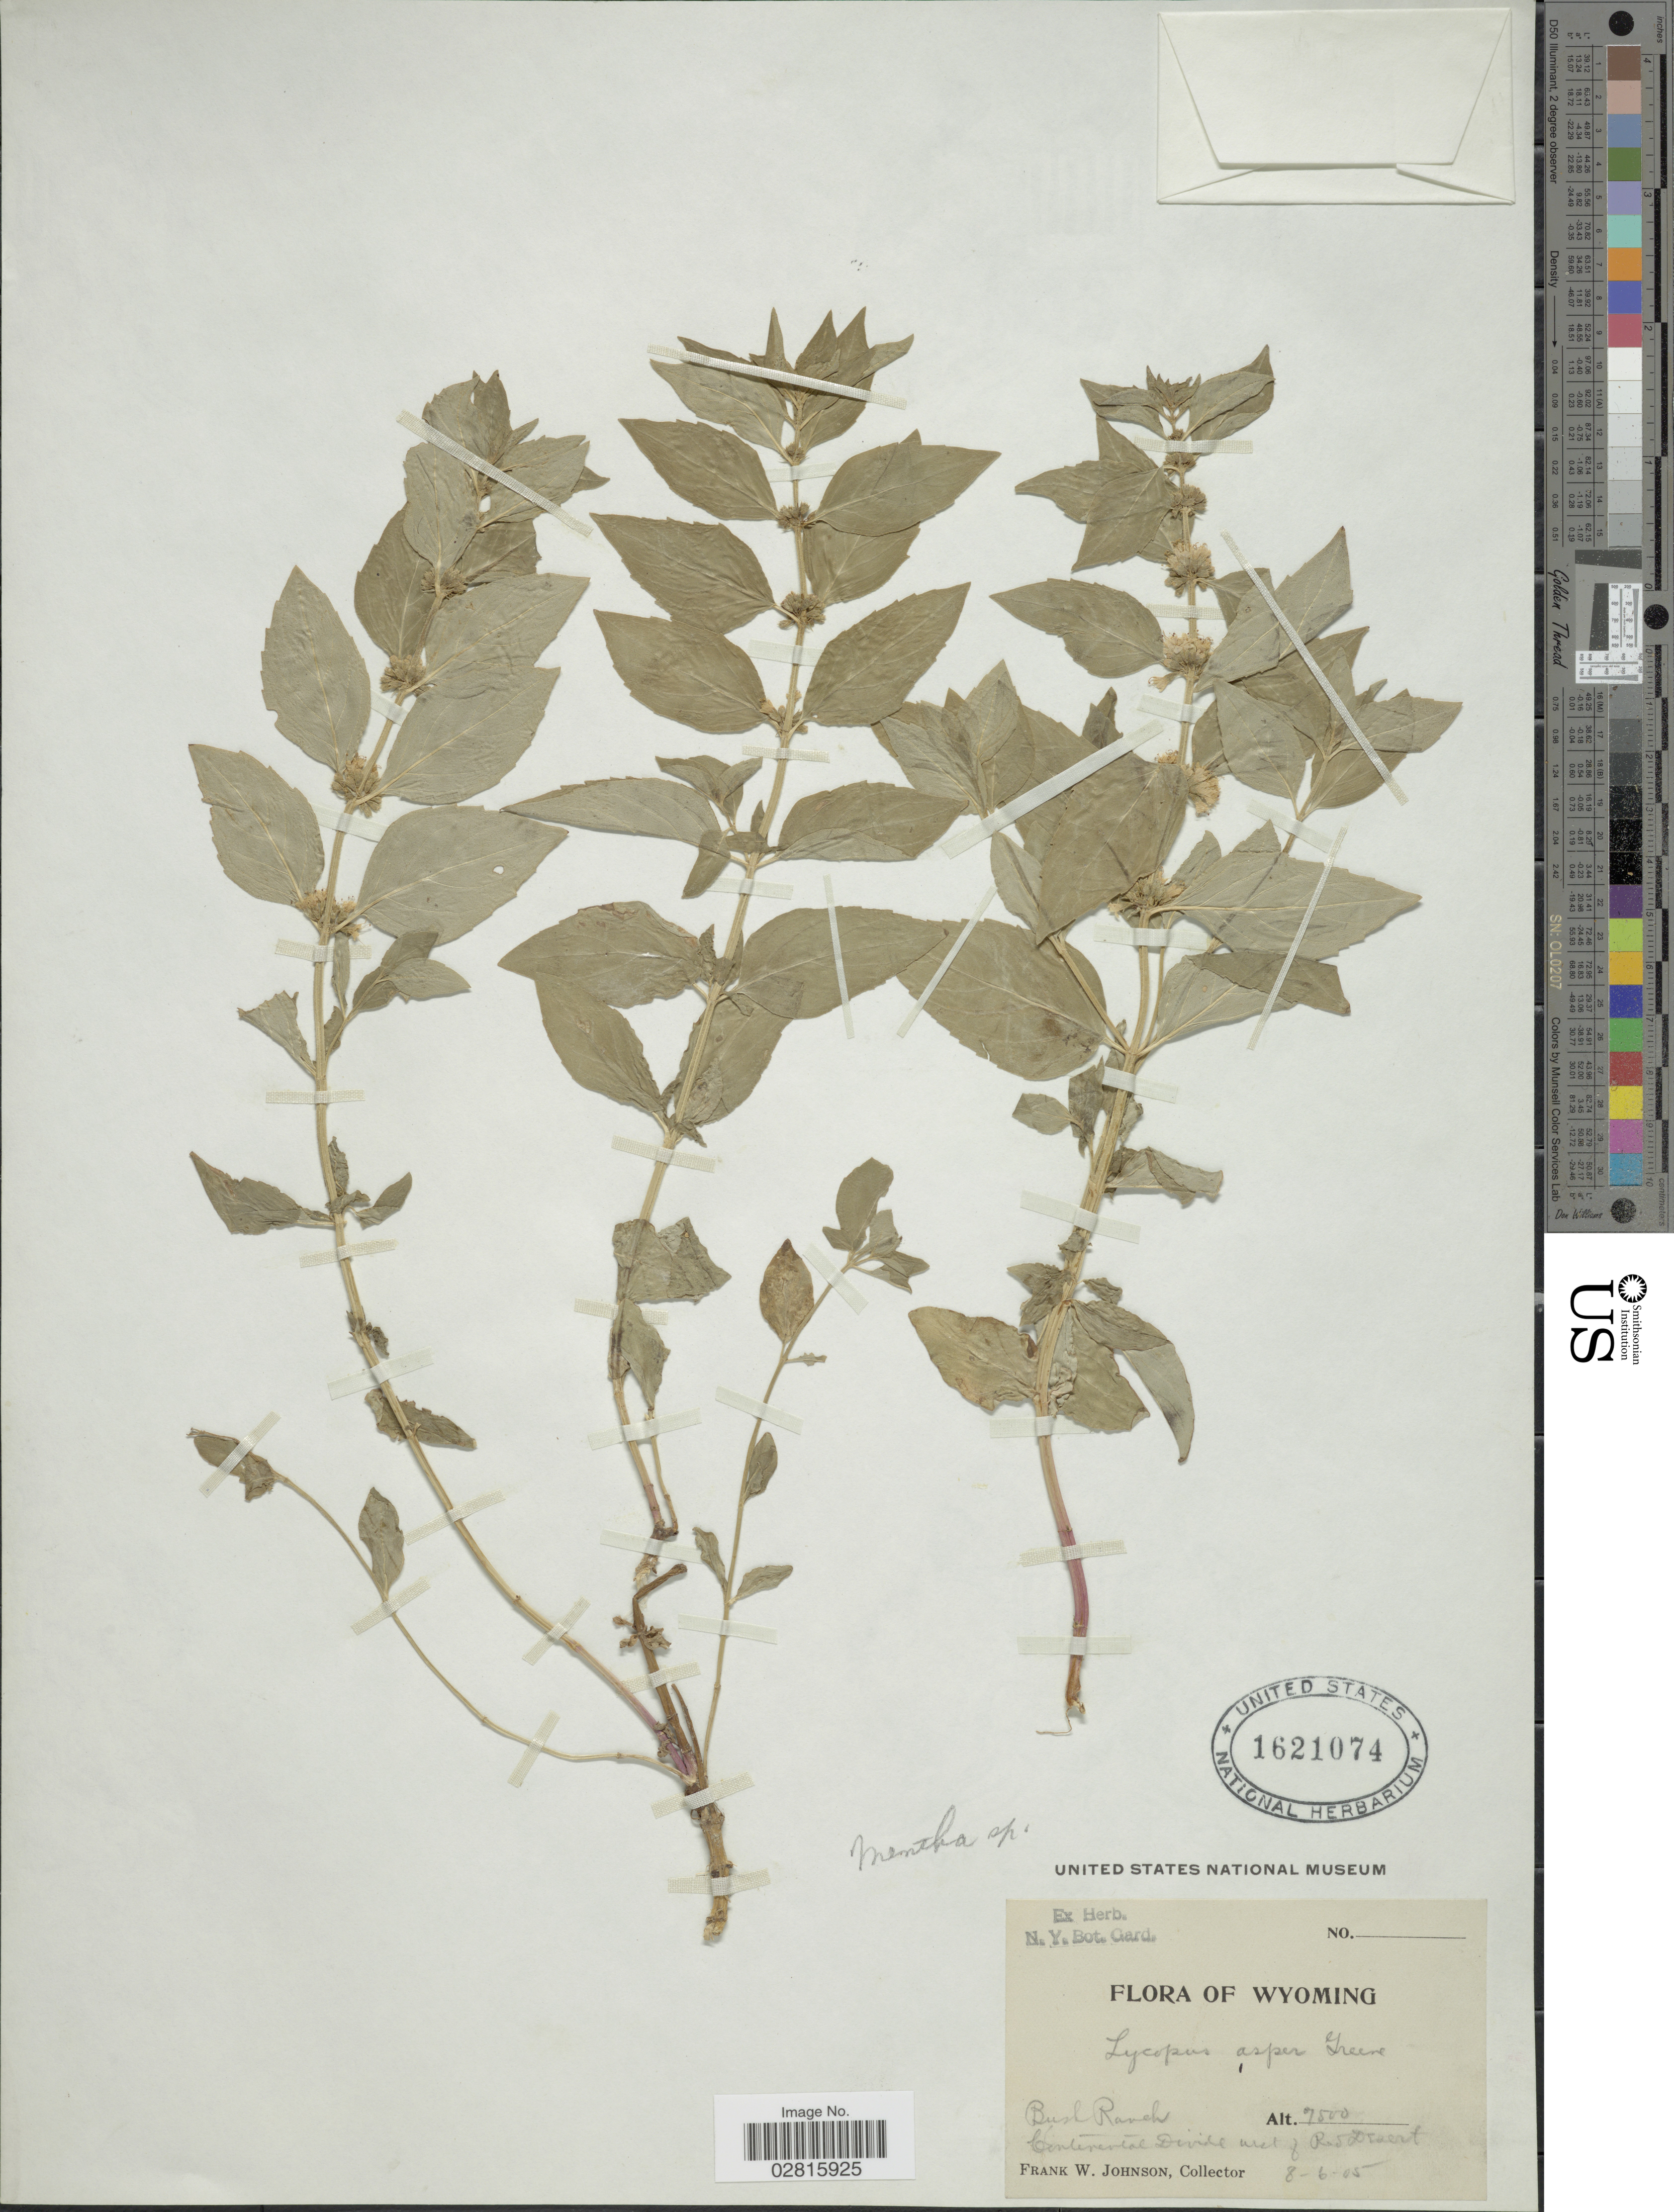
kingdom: Plantae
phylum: Tracheophyta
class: Magnoliopsida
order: Lamiales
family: Lamiaceae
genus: Mentha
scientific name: Mentha sp.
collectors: F. W. Johnson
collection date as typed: Transcribed d/m/y: 6/8/05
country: United States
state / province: Wyoming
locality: Bush Ranch. Continental Divide west of Rod Desert.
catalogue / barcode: US 1621074